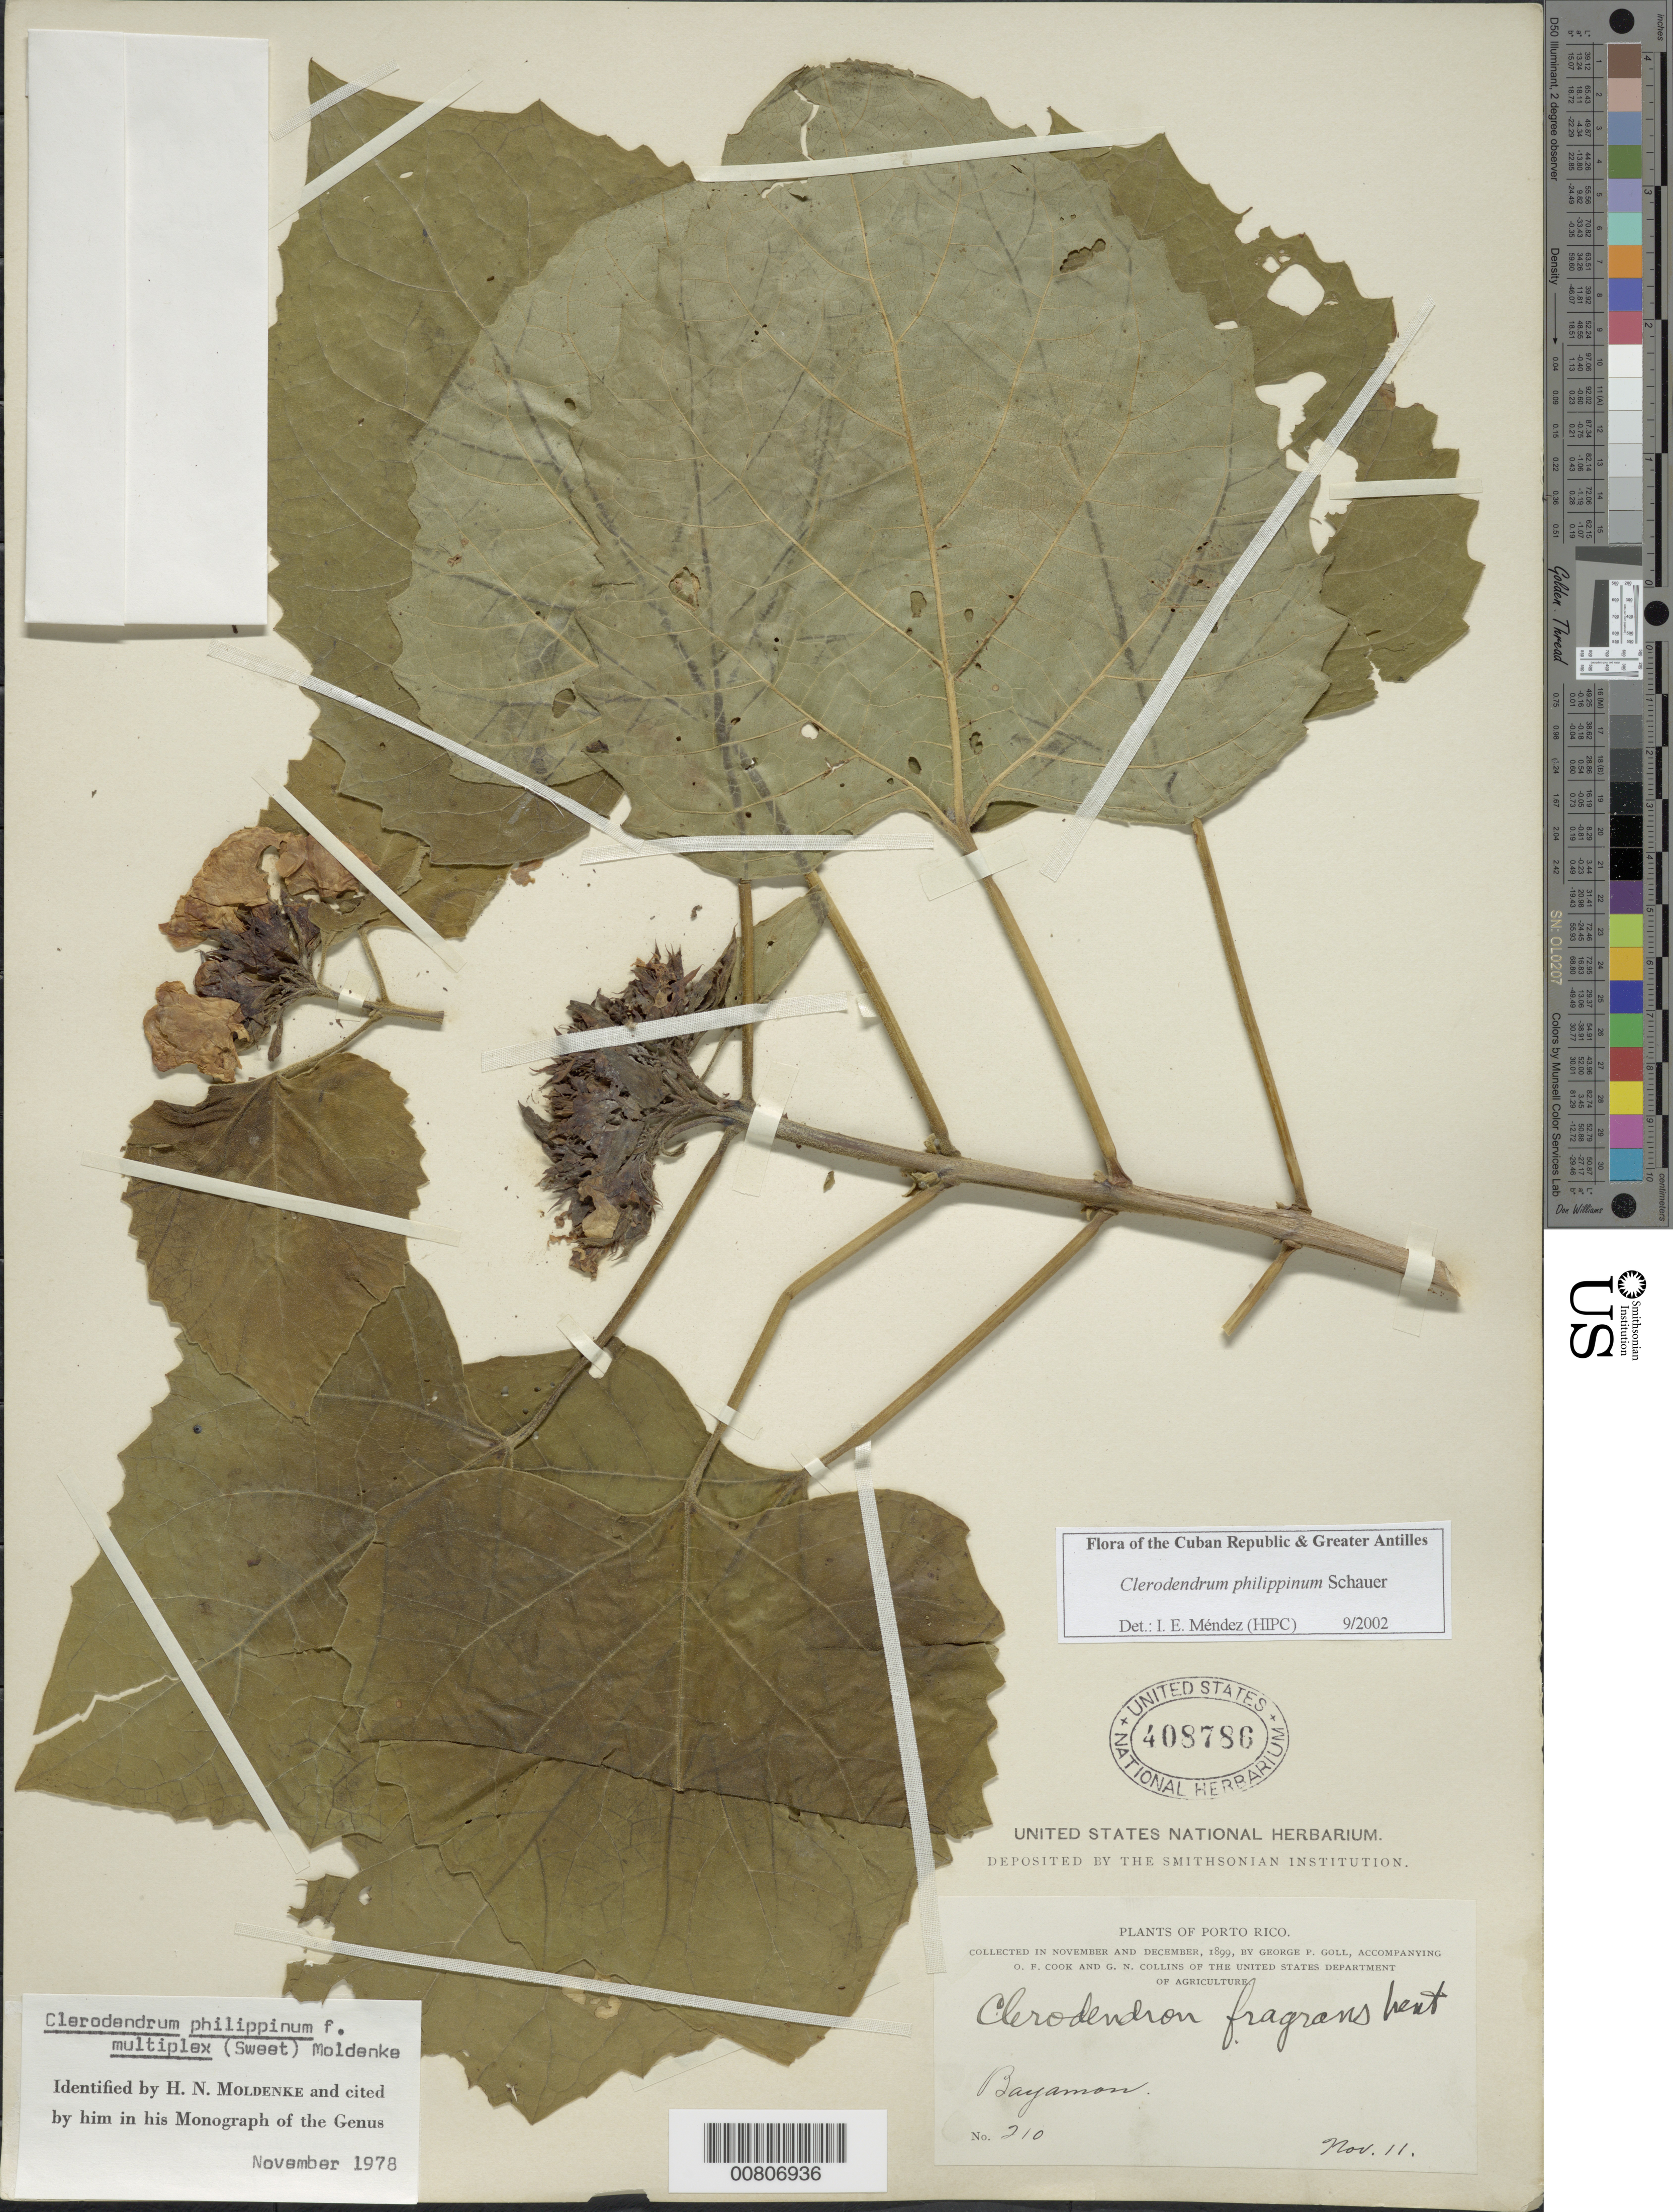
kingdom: Plantae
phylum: Tracheophyta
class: Magnoliopsida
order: Lamiales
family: Lamiaceae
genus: Clerodendrum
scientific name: Clerodendrum chinense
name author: (Osbeck) Mabb.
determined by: Méndez, Isidro E., (HIPC)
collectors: G. Goll, O. F. Cook & G. N. Collins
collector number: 210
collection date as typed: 11 Nov 1899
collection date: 1899-11-11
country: Puerto Rico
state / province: Bayamón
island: Puerto Rico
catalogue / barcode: US 408786